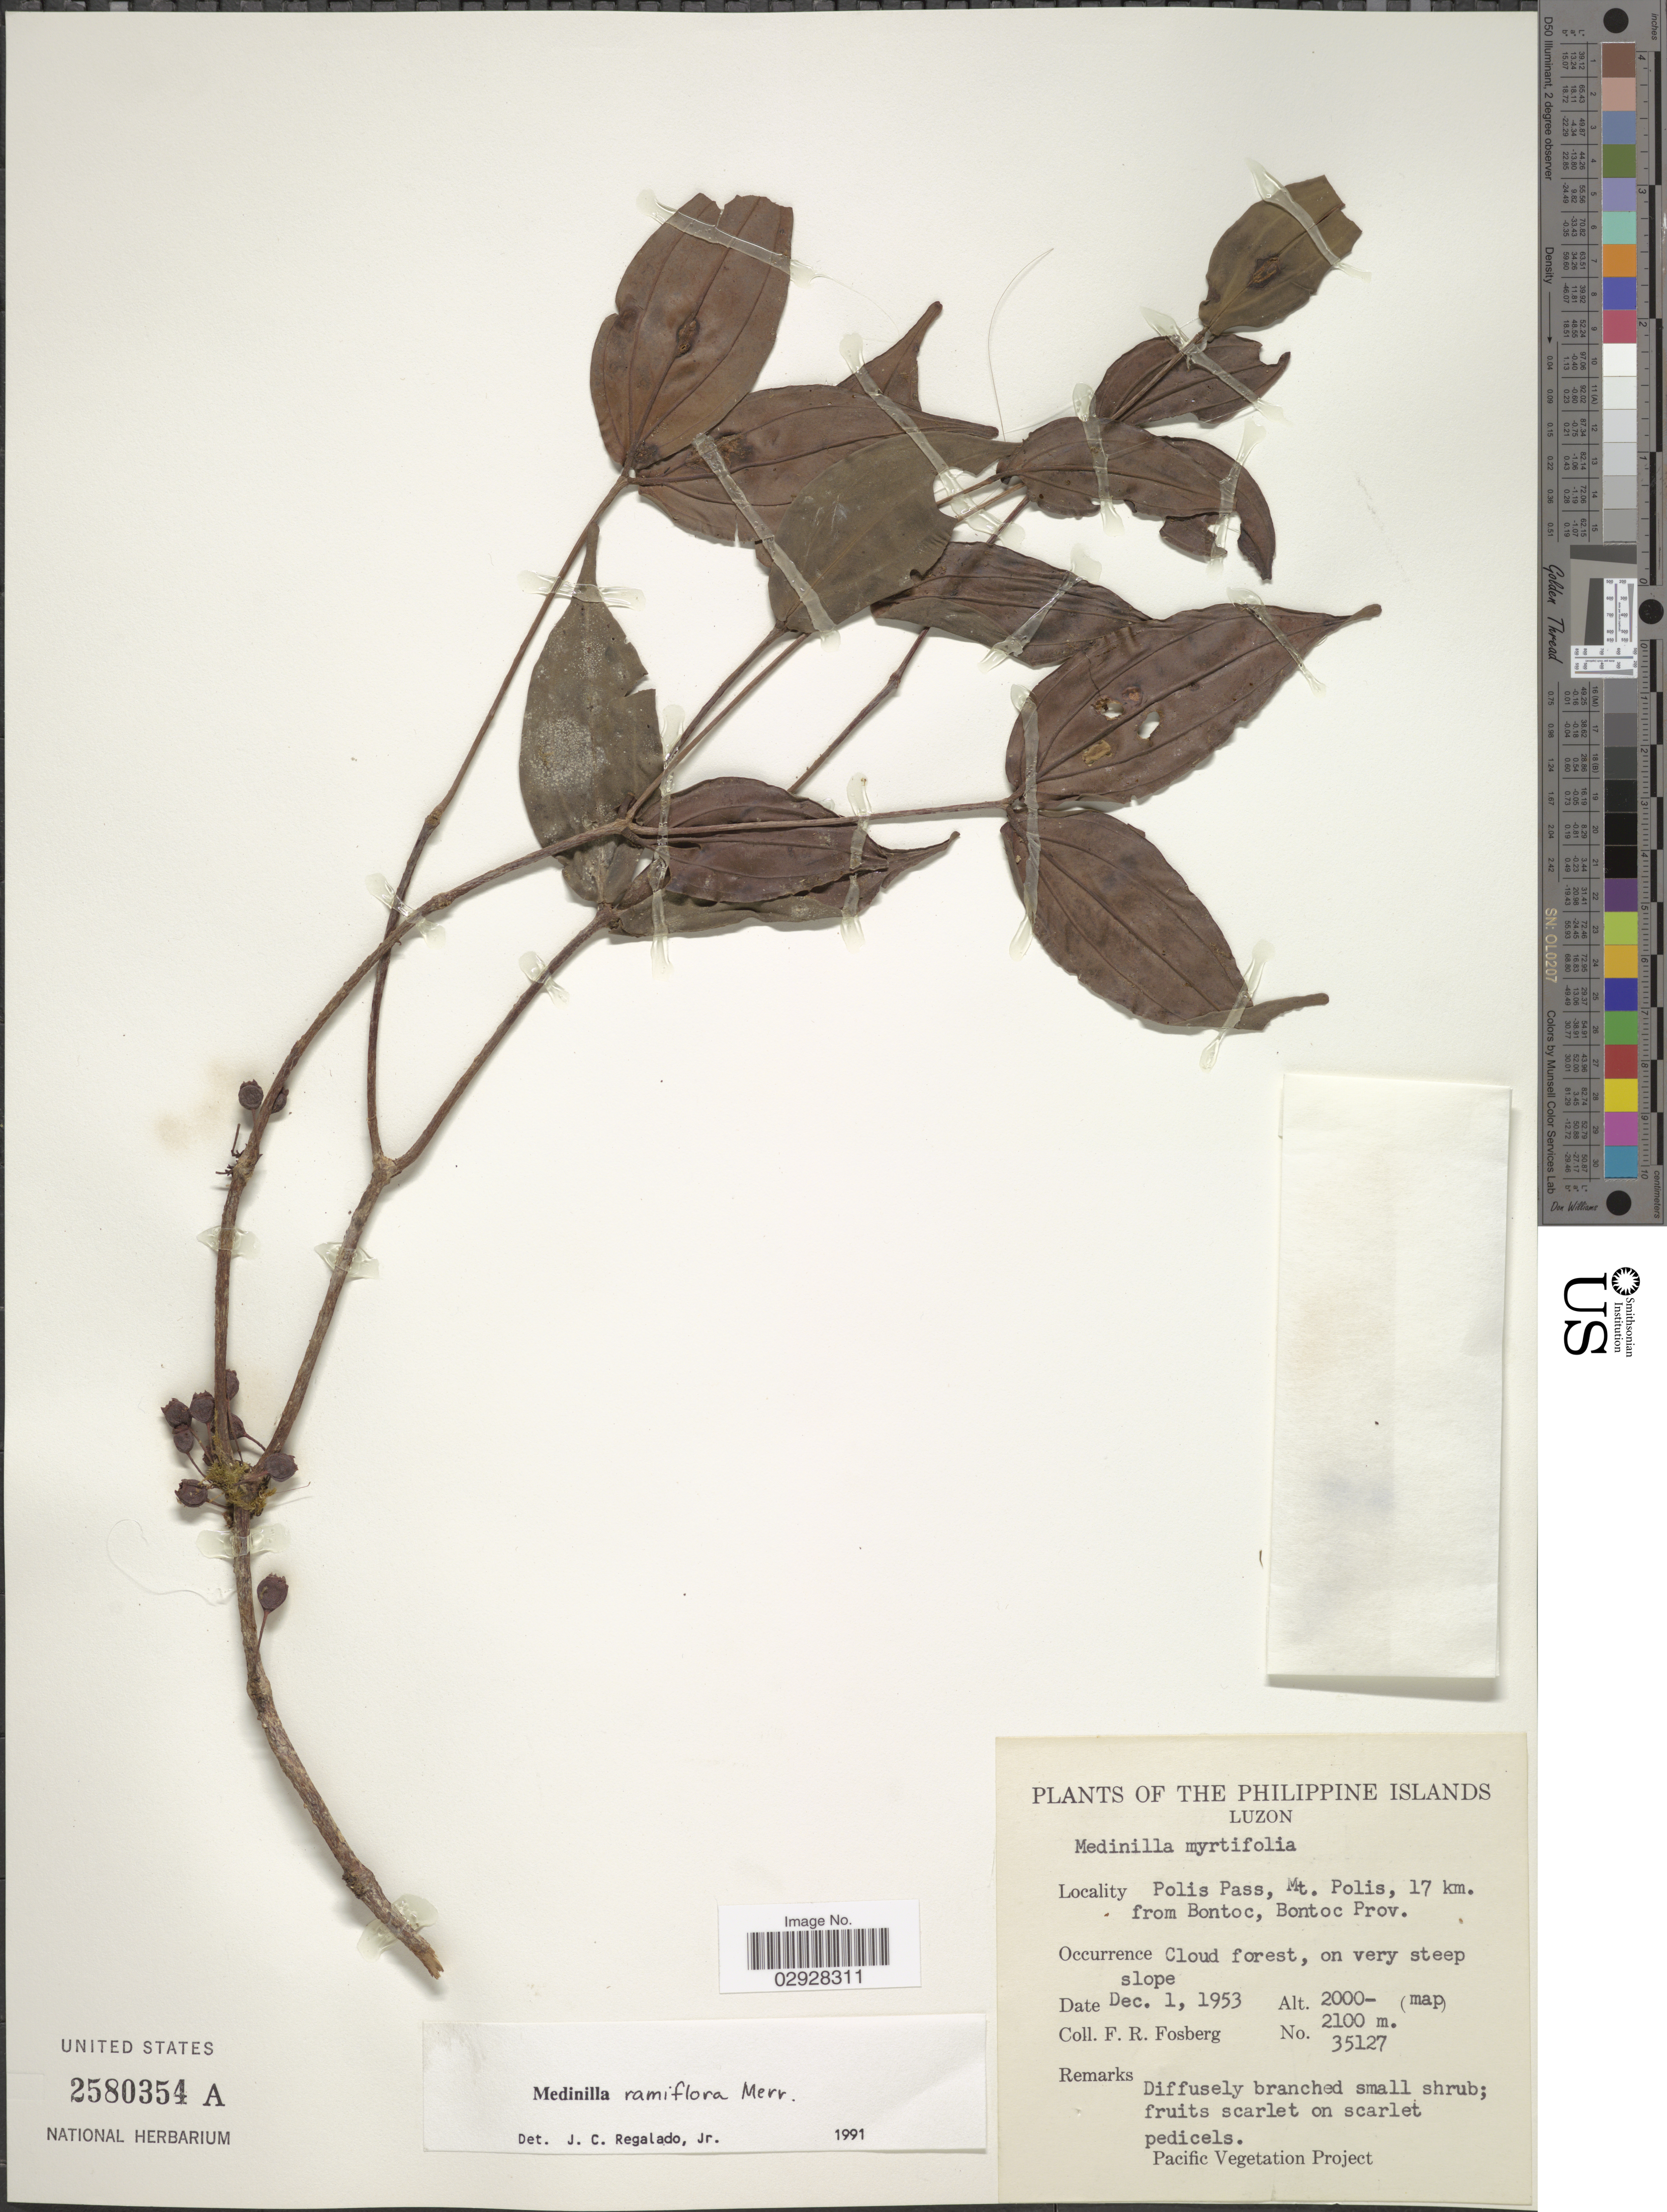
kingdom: Plantae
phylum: Tracheophyta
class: Magnoliopsida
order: Myrtales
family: Melastomataceae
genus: Medinilla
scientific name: Medinilla ramiflora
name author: Merr.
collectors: F. R. Fosberg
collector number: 35127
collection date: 1953-12-01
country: Philippines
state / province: Cordillera (Administrative Region)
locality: Philippine Islands, Luzon. Polis Pass, Mt. Polis, 17 km. from Bontoc, Bontoc Prov.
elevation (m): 2000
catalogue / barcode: US 2580354A